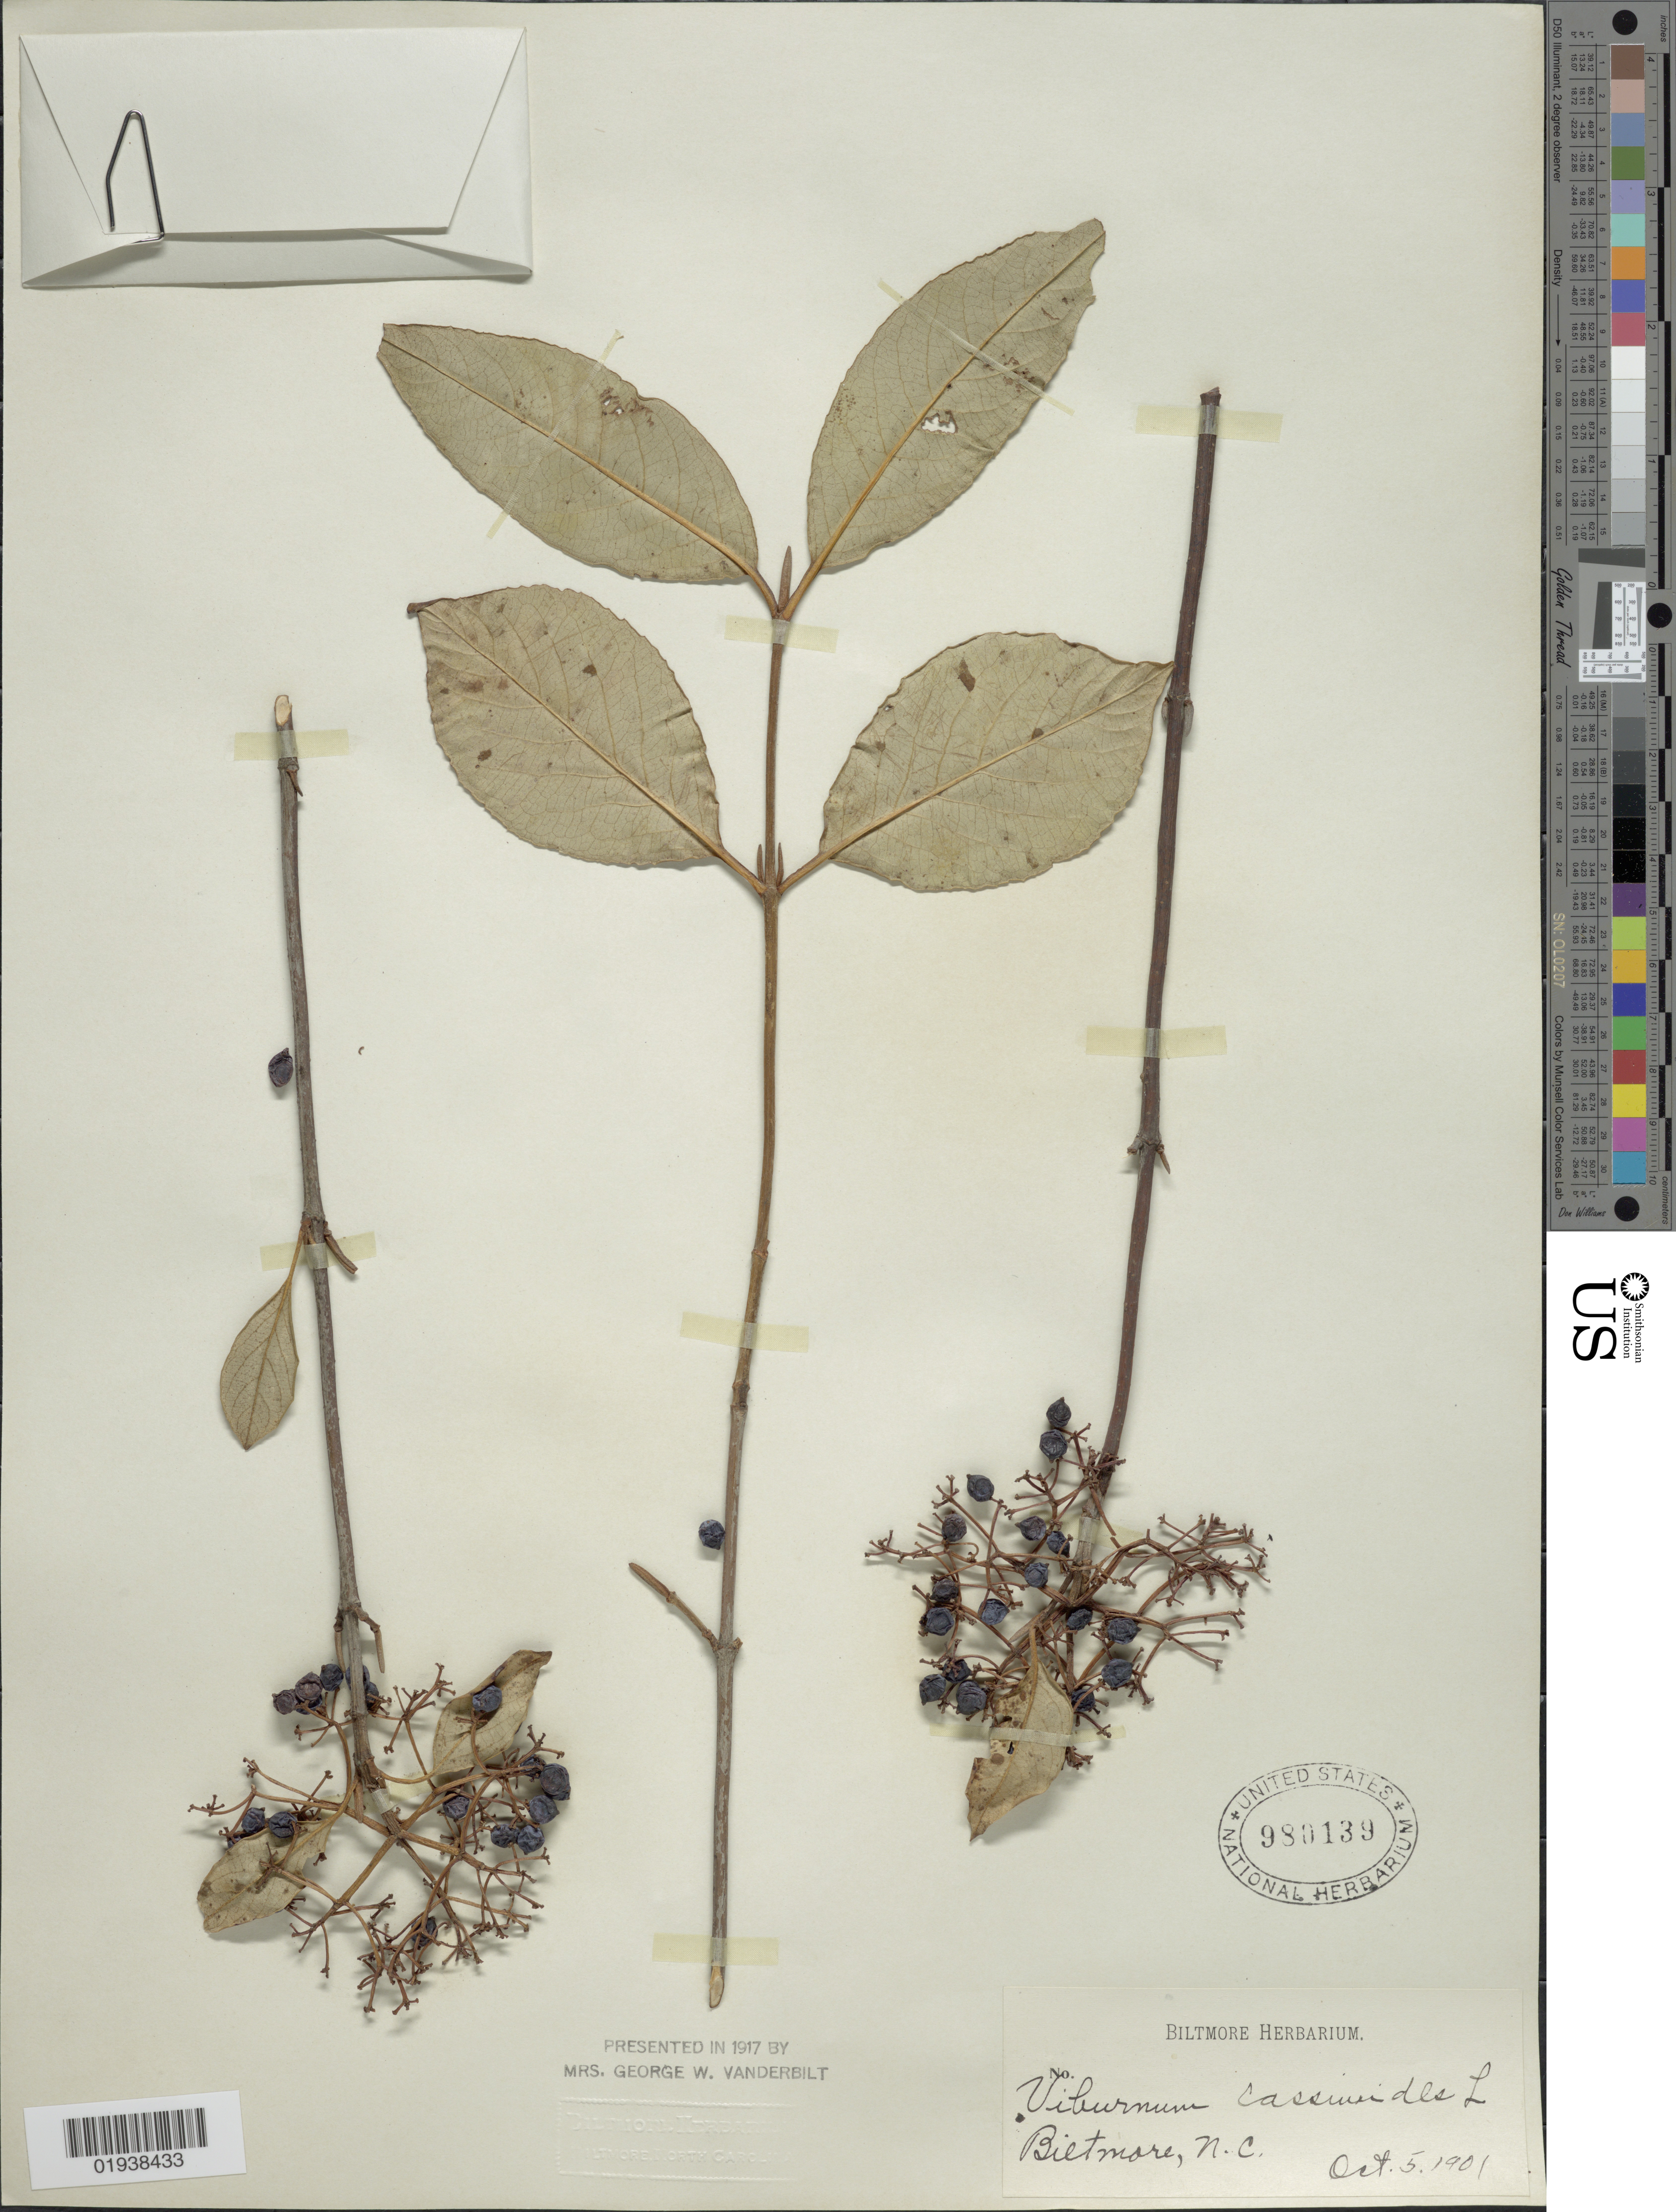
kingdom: Plantae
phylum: Tracheophyta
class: Magnoliopsida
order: Dipsacales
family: Viburnaceae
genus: Viburnum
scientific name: Viburnum cassinoides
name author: L.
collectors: ex herb. Biltmore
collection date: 1901-10-05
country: United States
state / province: North Carolina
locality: Biltmore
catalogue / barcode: US 980139